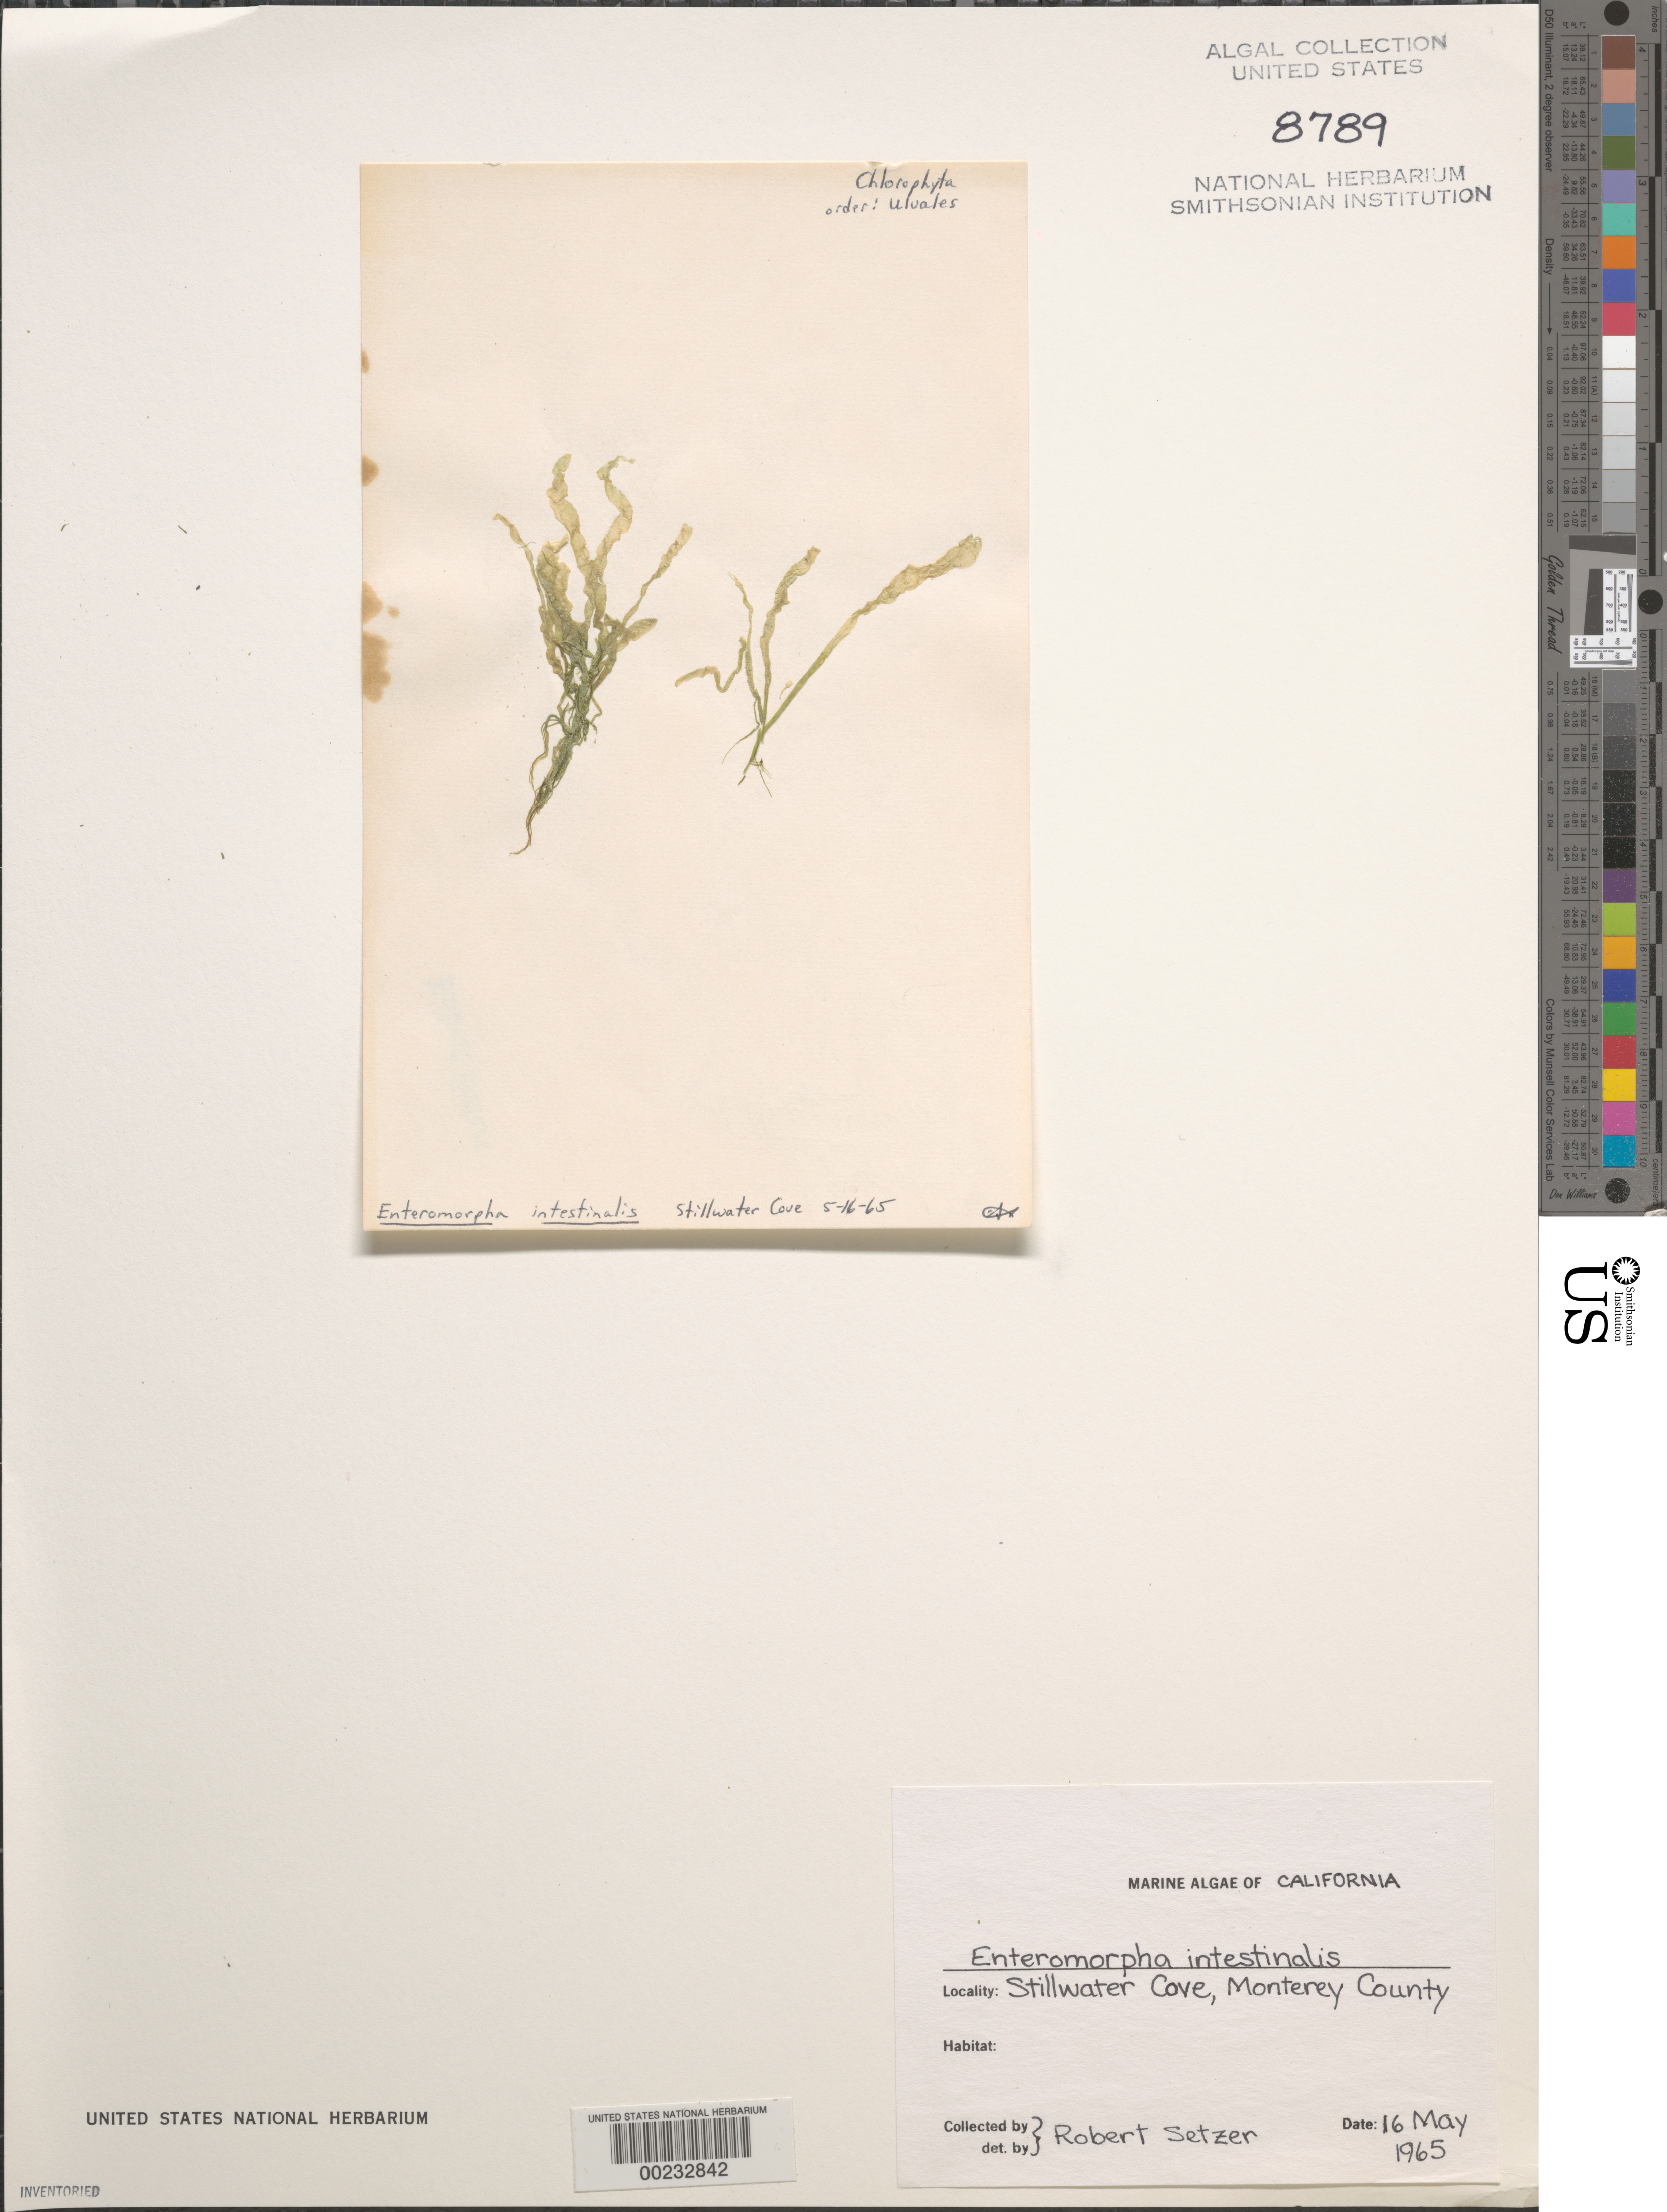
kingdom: Plantae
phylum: Chlorophyta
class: Ulvophyceae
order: Ulvales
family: Ulvaceae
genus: Ulva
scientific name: Ulva intestinalis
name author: L.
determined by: Algae name updating Project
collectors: R. Setzer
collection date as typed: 16 May 1965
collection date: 1965-05-16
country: United States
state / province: California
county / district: Monterey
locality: Stillwater Cove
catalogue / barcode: US 8789